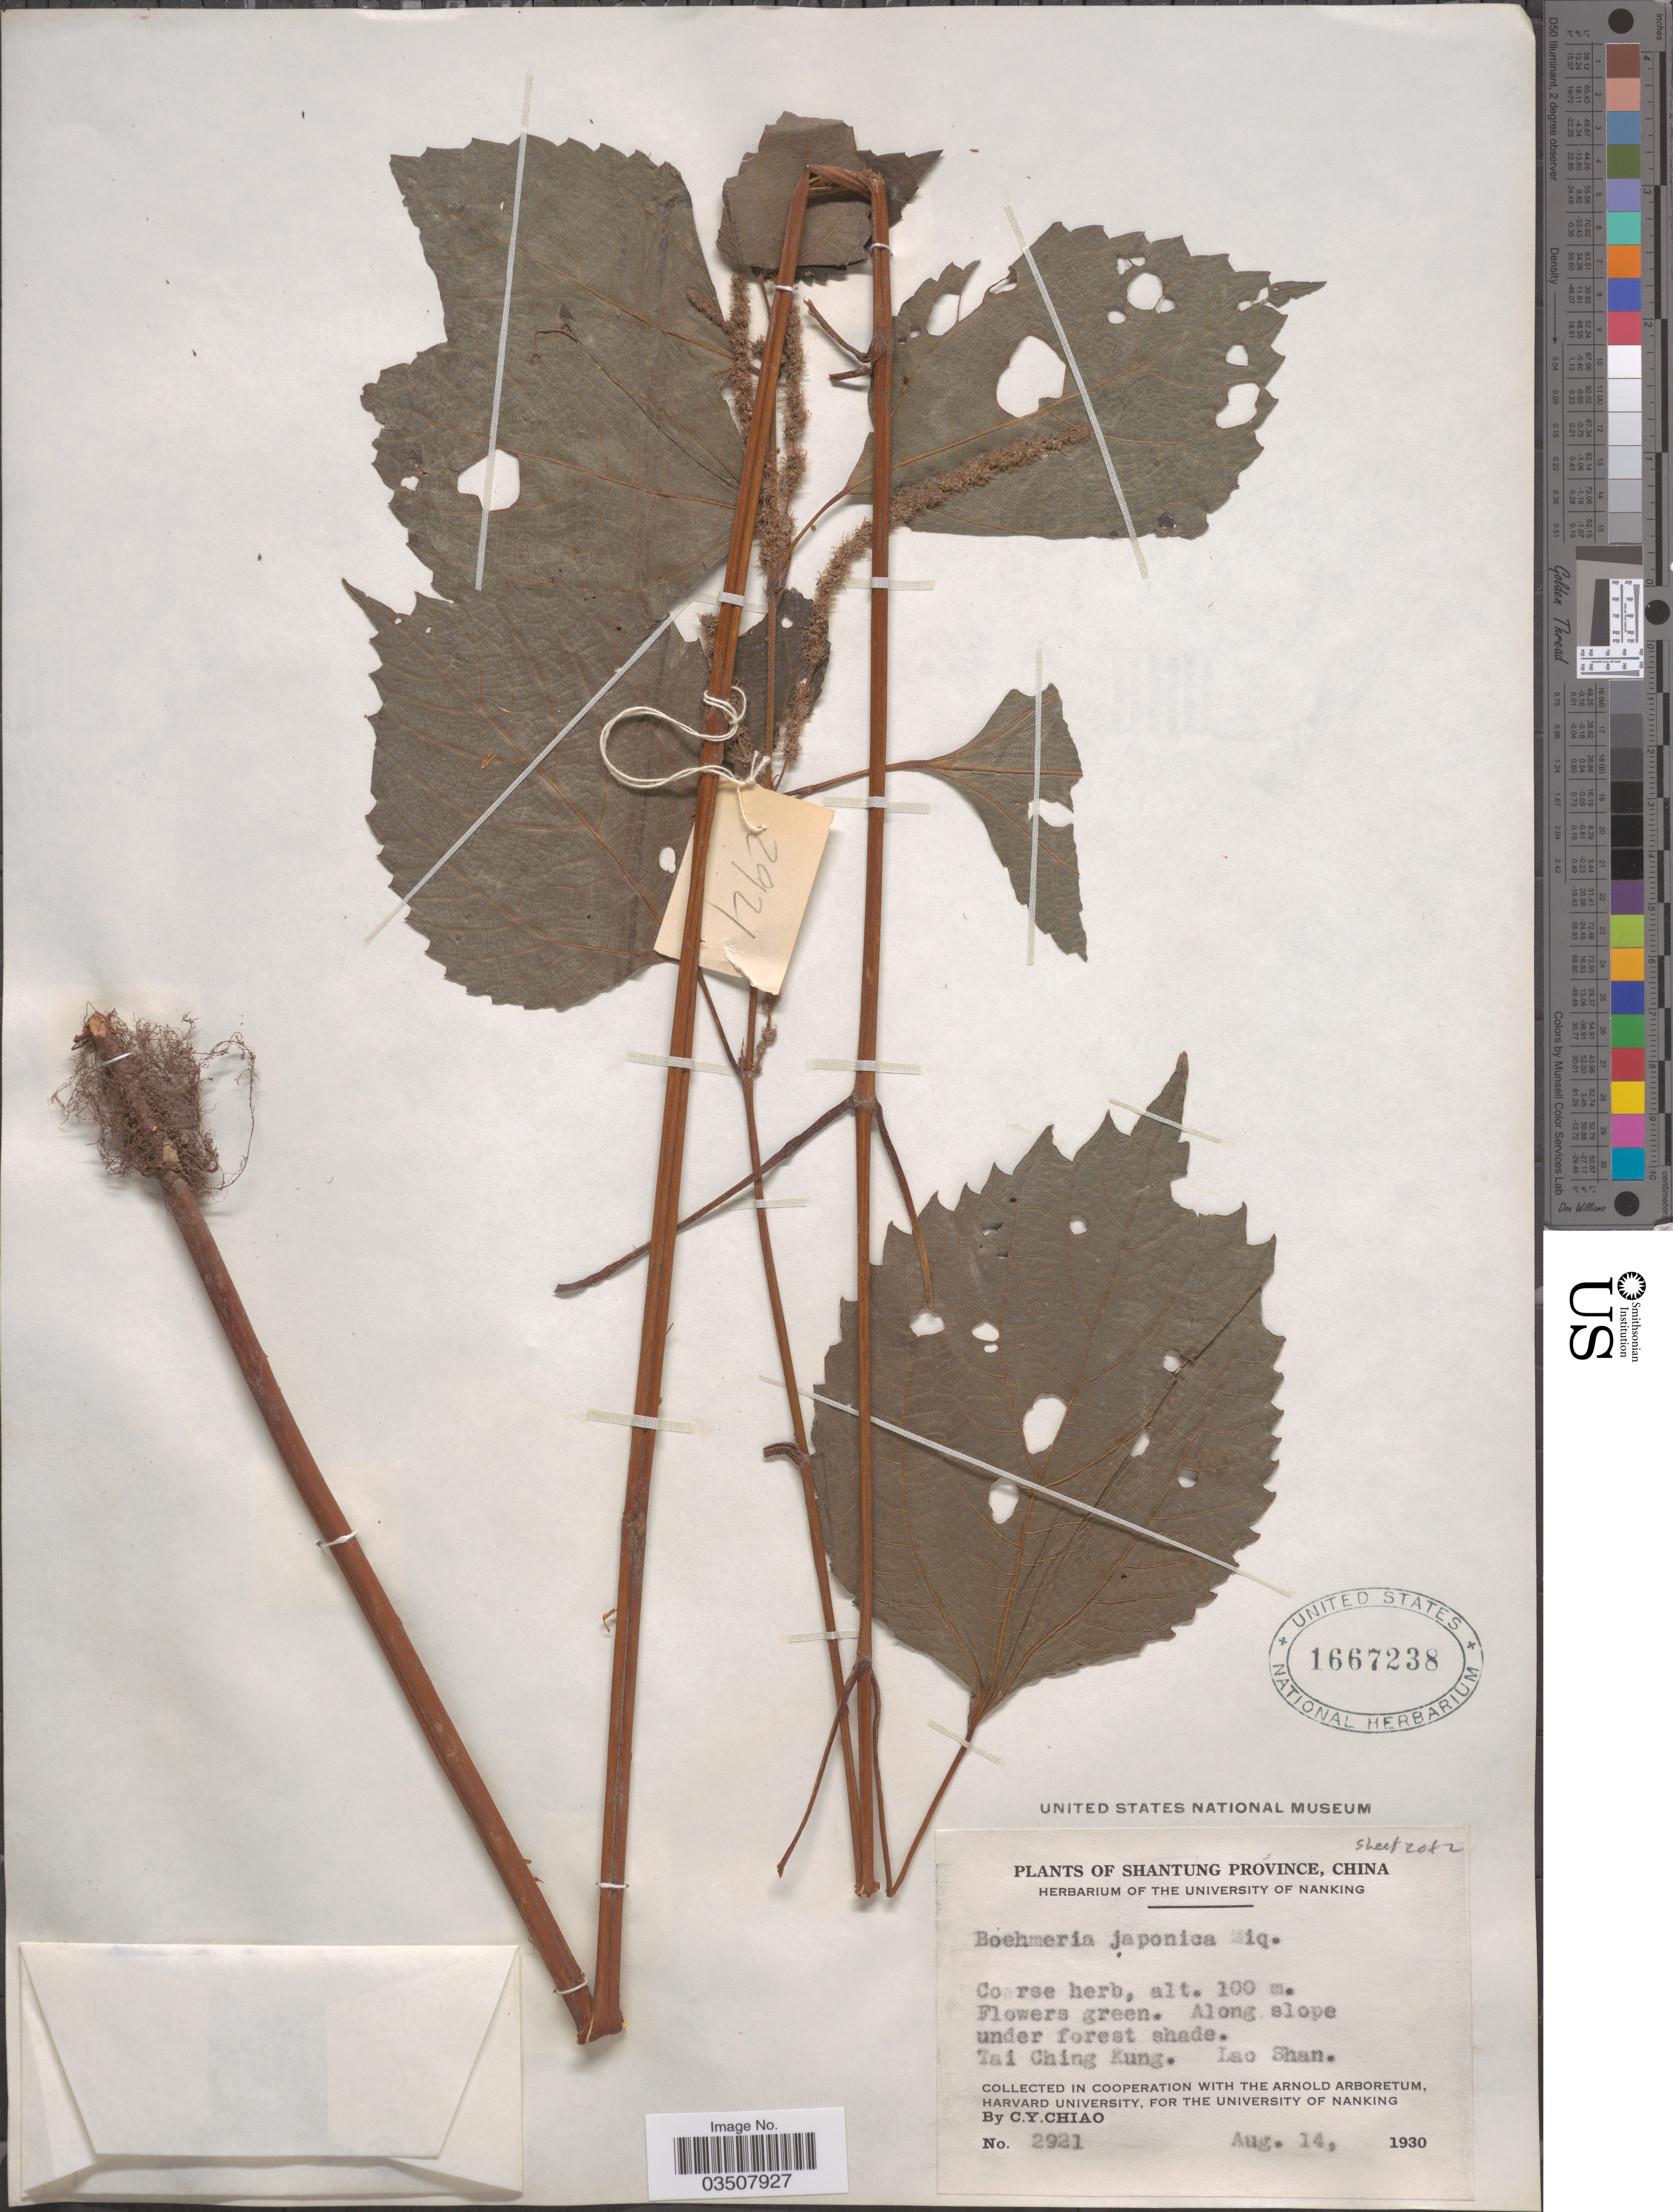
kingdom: Plantae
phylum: Tracheophyta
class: Magnoliopsida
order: Rosales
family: Urticaceae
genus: Boehmeria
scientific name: Boehmeria japonica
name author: (L. f.) Miq.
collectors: C. Y. Chiao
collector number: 2921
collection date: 1930-08-14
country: China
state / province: Shandong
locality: Shantung Province. Tai Ching Kung. Lao Shan.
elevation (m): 100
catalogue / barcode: US 1667238